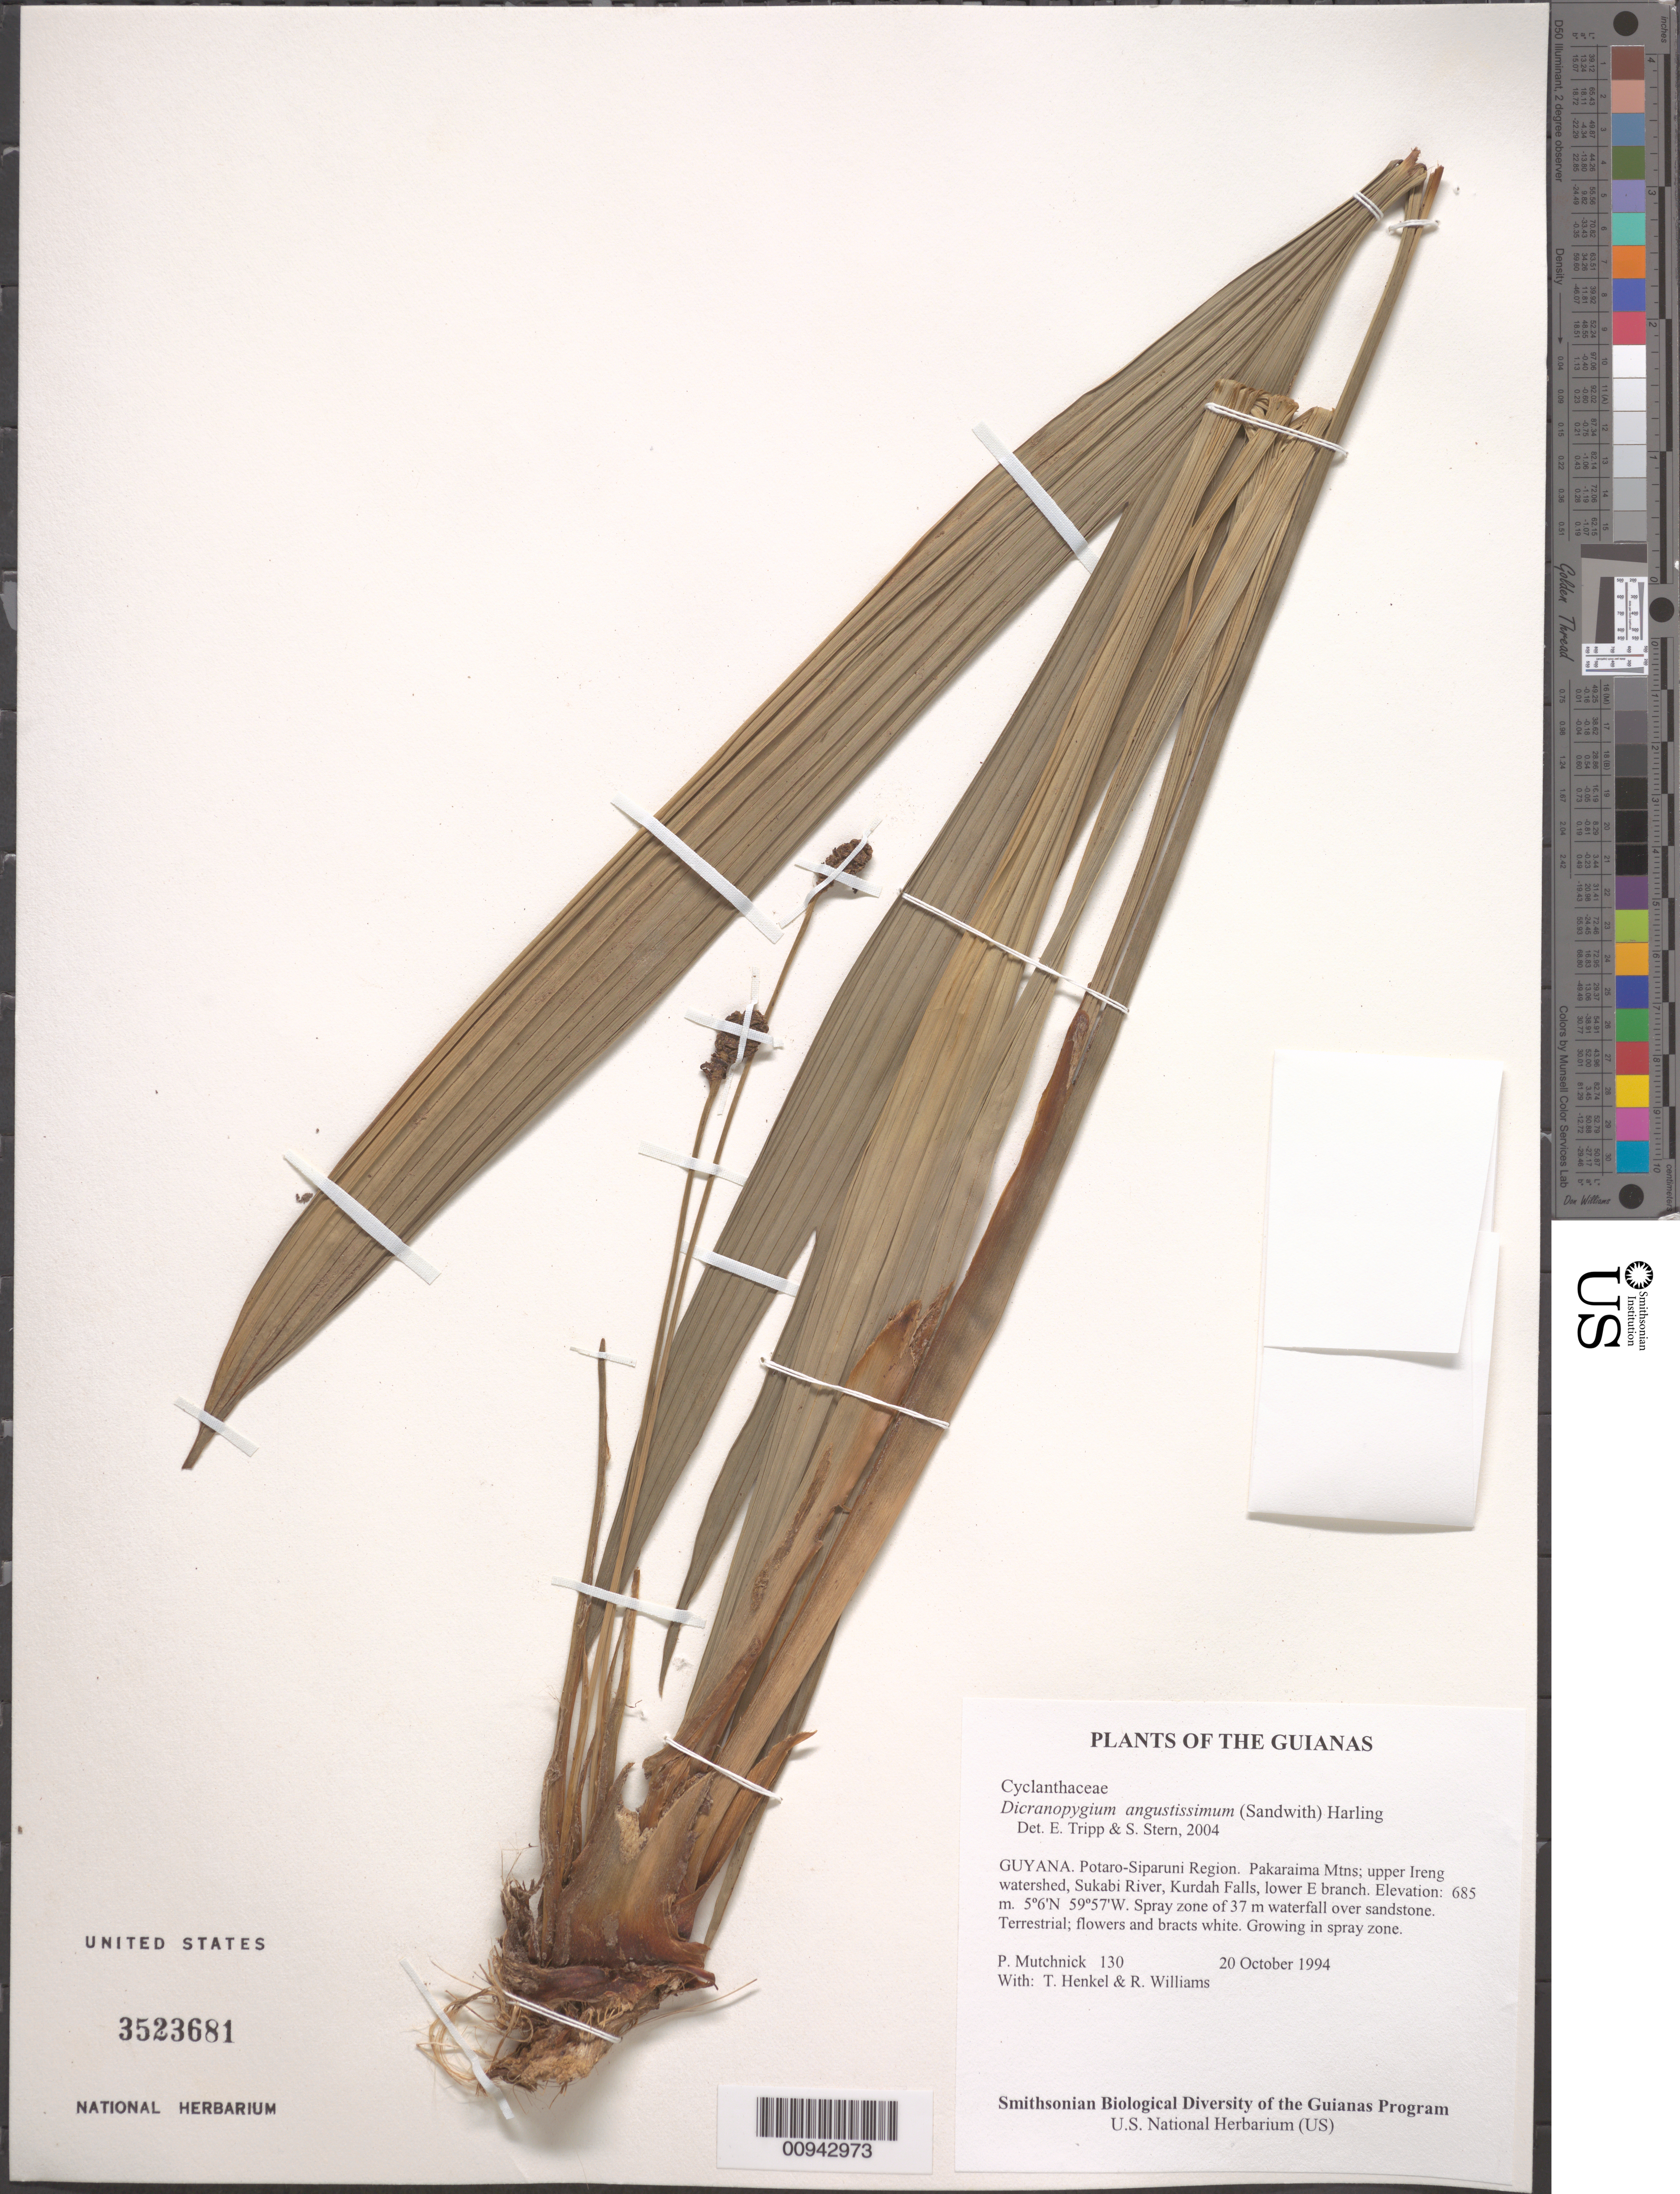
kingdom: Plantae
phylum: Tracheophyta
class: Liliopsida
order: Pandanales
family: Cyclanthaceae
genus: Dicranopygium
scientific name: Dicranopygium angustissimum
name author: (Sandwith) Harling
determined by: Tripp, E. A.; Stern, S. R.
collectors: P. Mutchnick, T. Henkel & R. Williams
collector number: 130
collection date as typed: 20 October 1994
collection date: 1994-10-20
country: Guyana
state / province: Potaro-Siparuni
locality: Pakaraima Mtns; upper Ireng watershed, Sukabi River, Kurdah Falls, lower E branch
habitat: Spray zone of 37 m waterfall over sandstone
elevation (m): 685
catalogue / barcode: US 3523681